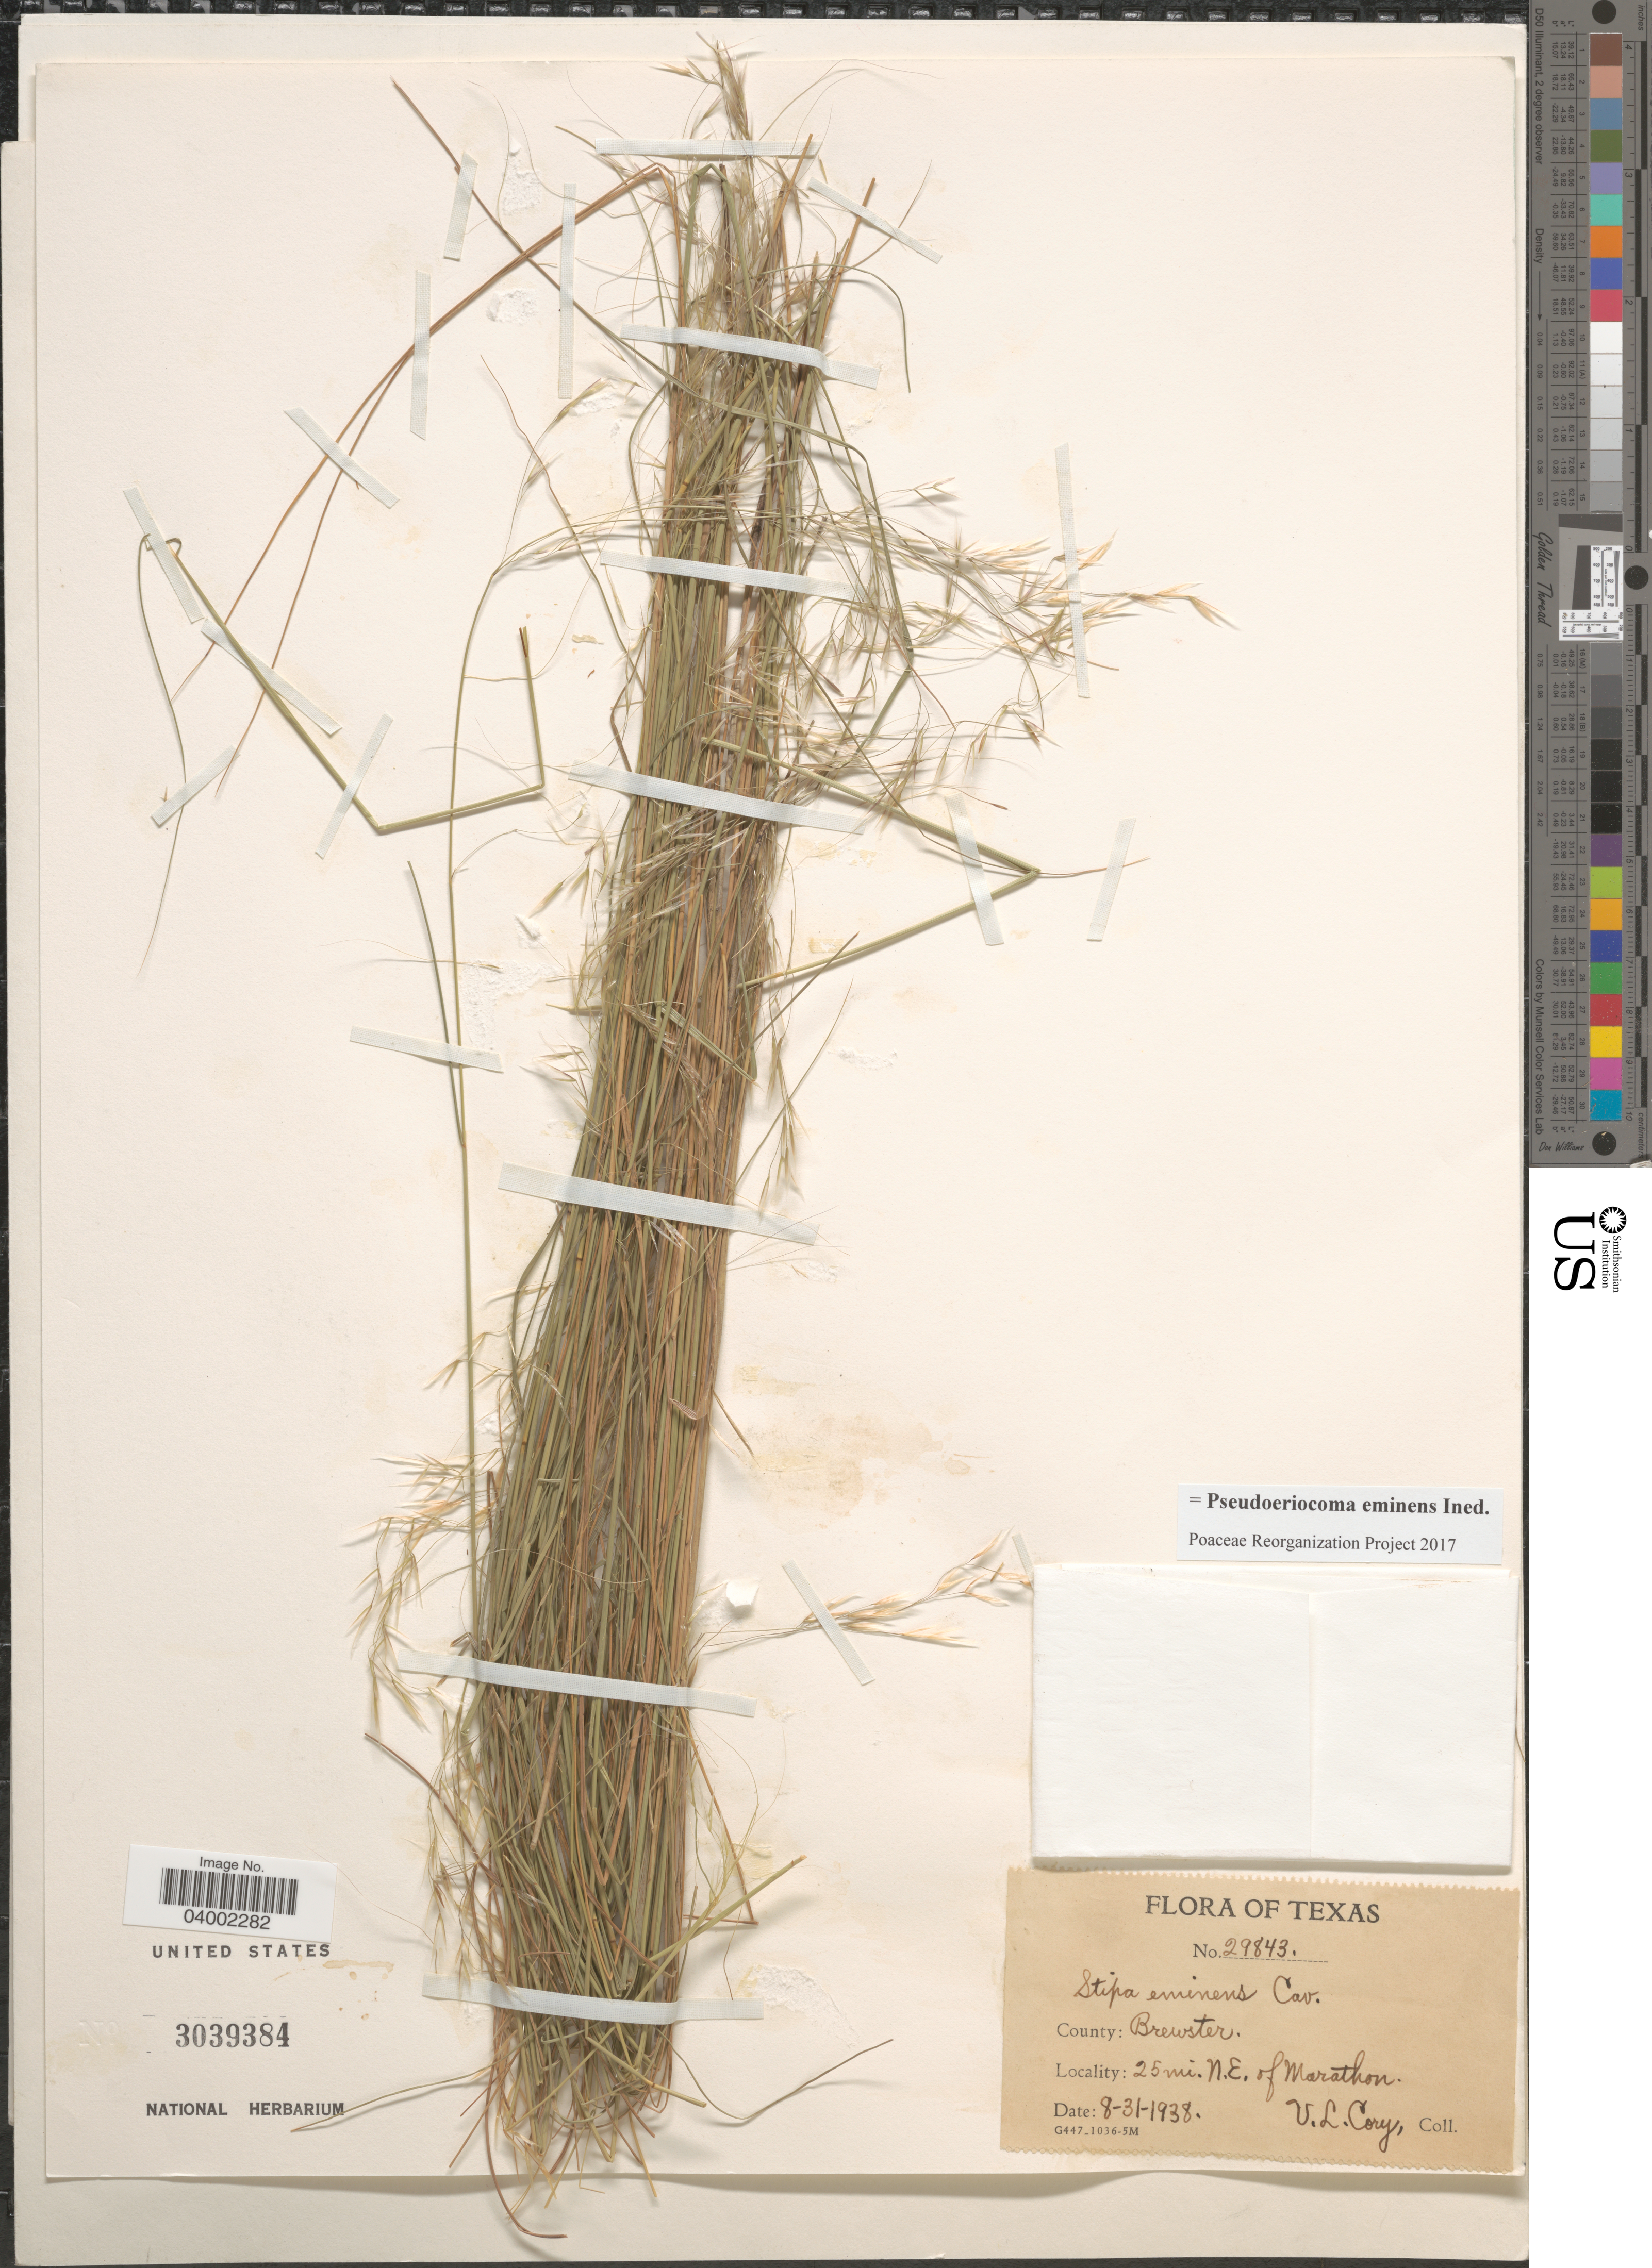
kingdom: Plantae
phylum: Tracheophyta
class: Liliopsida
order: Poales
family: Poaceae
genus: Pseudoeriocoma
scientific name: Pseudoeriocoma eminens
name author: (Cav.) Romasch.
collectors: V. Cory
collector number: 29843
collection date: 1938-08-31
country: United States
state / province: Texas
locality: County: Brewster. 25 mi. N.E. of Marathon.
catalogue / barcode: US 3039384